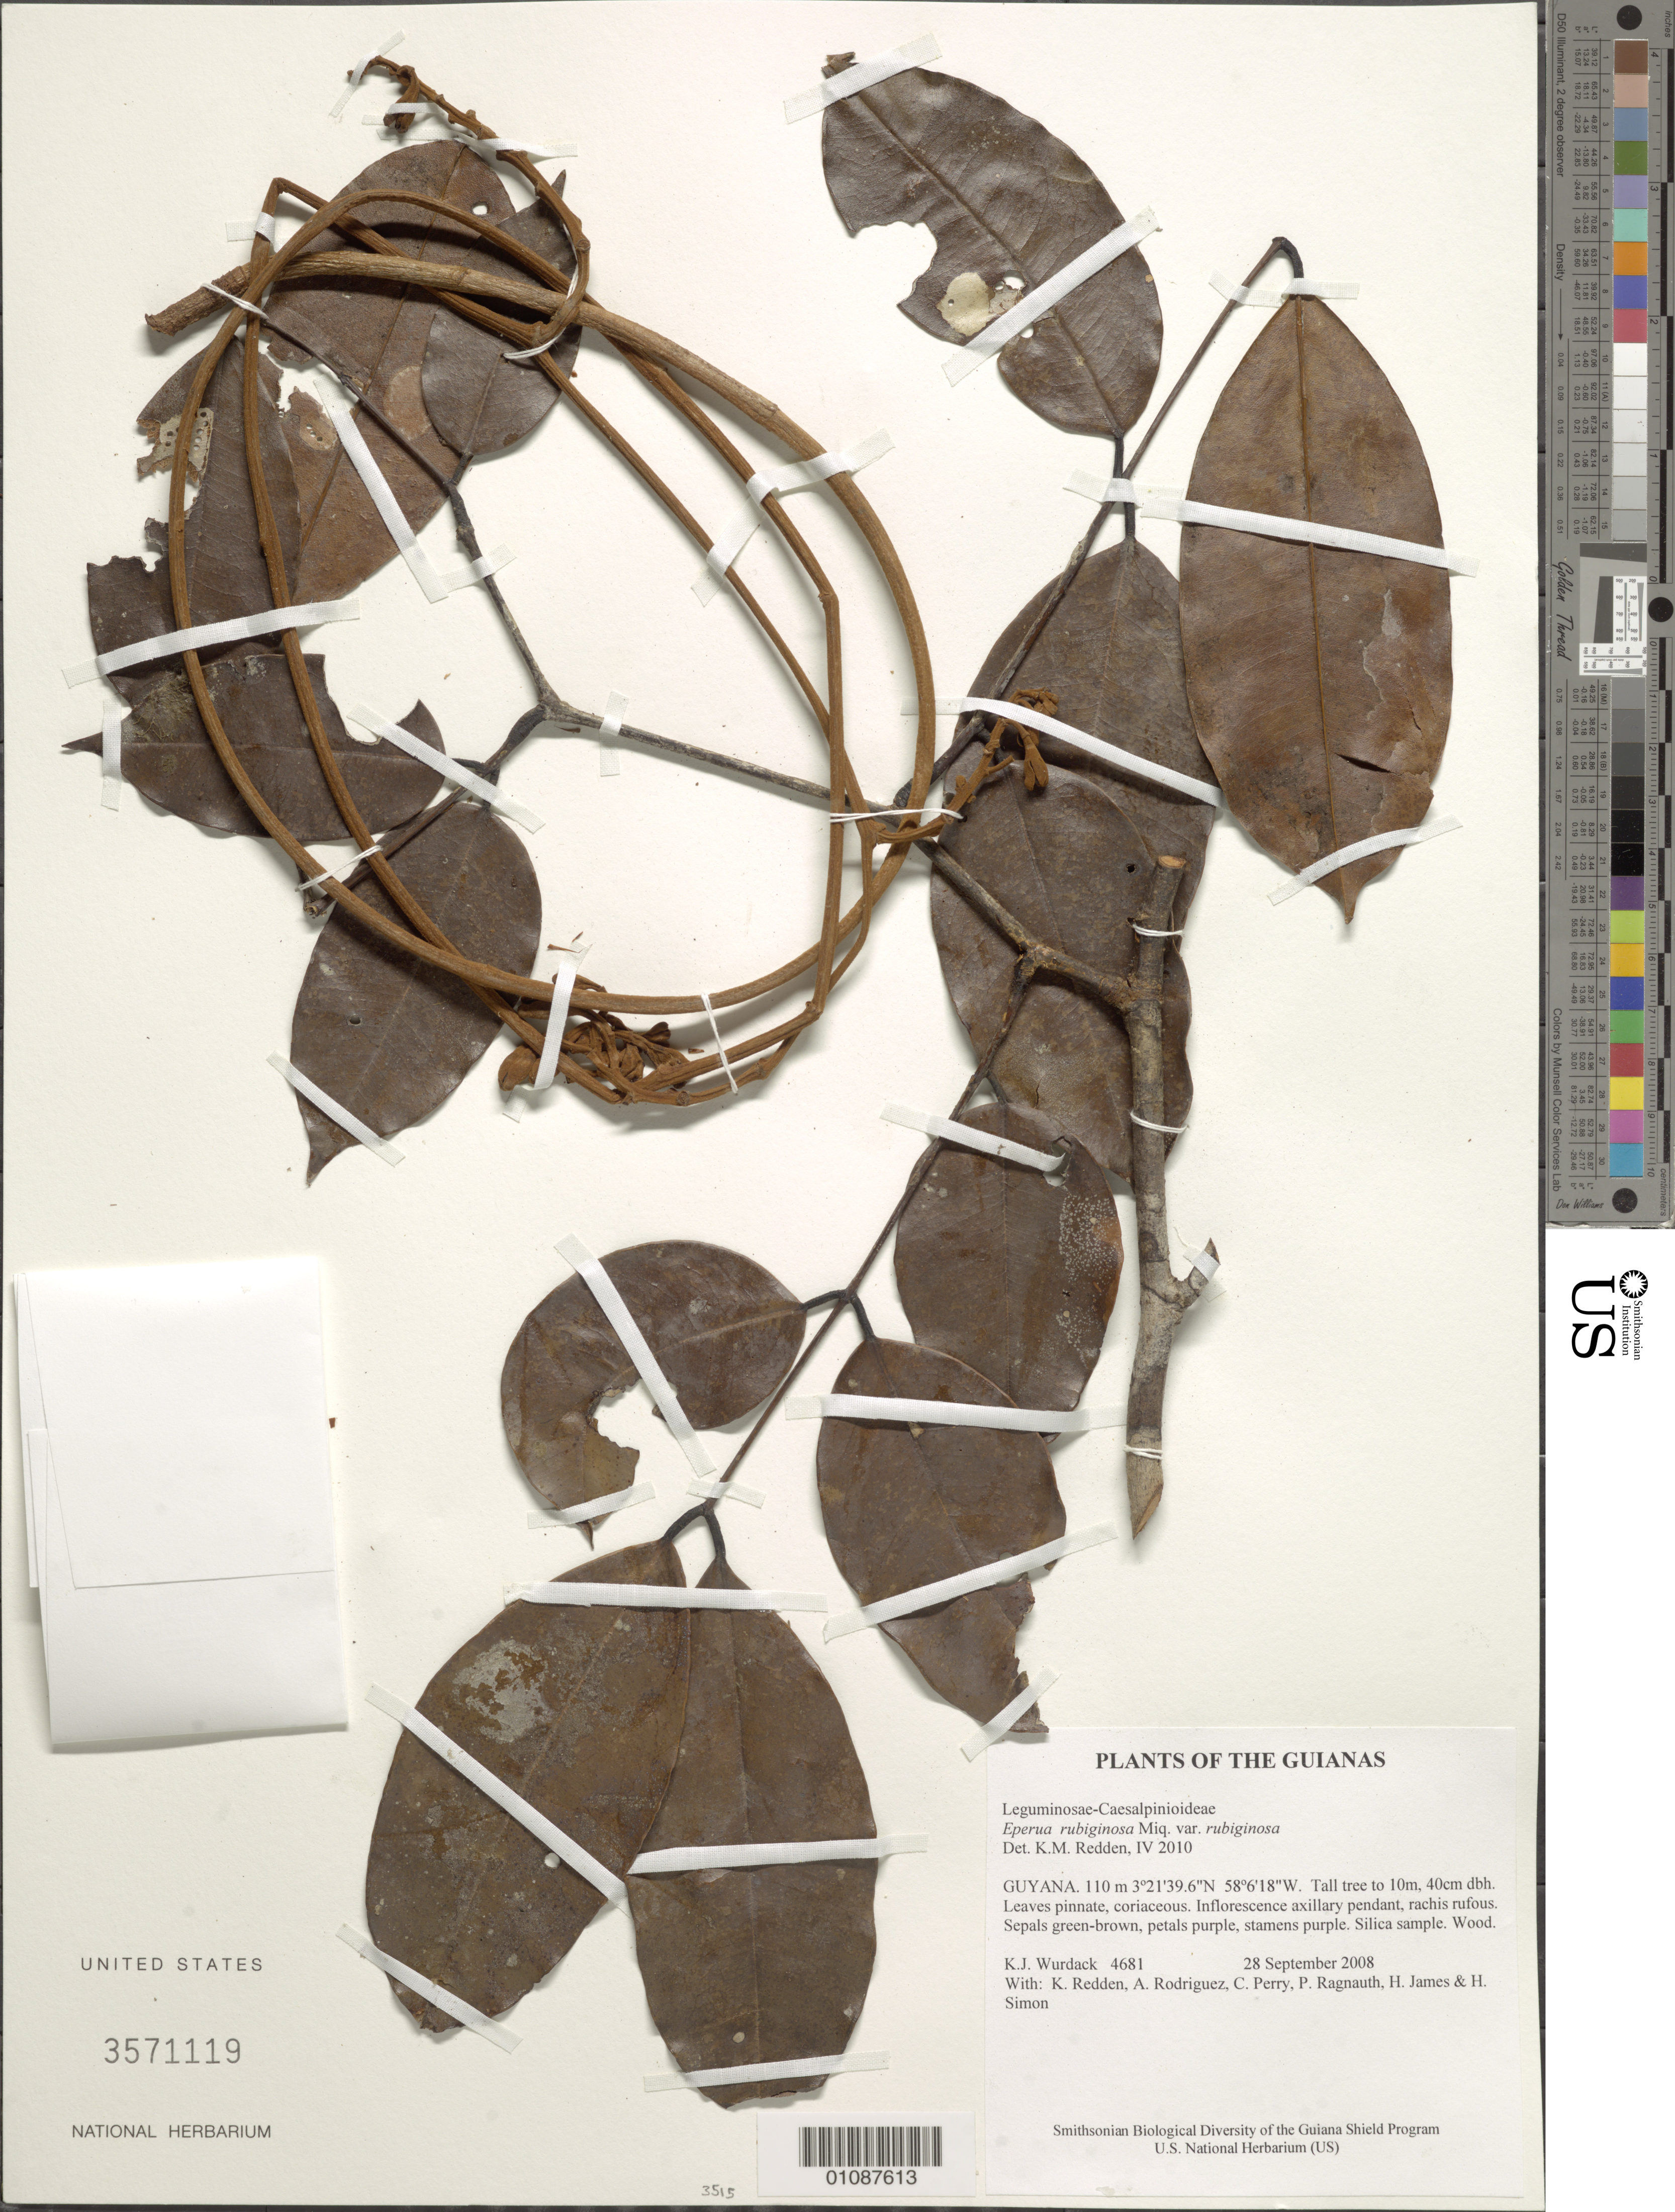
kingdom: Plantae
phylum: Tracheophyta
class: Magnoliopsida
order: Fabales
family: Fabaceae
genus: Eperua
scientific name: Eperua rubiginosa var. rubiginosa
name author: Miq.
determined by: Fortes, E. A.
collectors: K. Wurdack, K. M. Redden, A. Rodriguez, C. Perry, P. Ragnauth, H. James & H. Simon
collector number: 4681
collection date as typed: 28 September 2008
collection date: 2008-09-28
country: Guyana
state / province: U. Takutu-U. Essequibo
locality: CI concession. Line 12 - end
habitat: Annonaceae, Violaceae, Lecythidaceae dominant. Red laterite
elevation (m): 110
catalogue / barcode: US 3571119